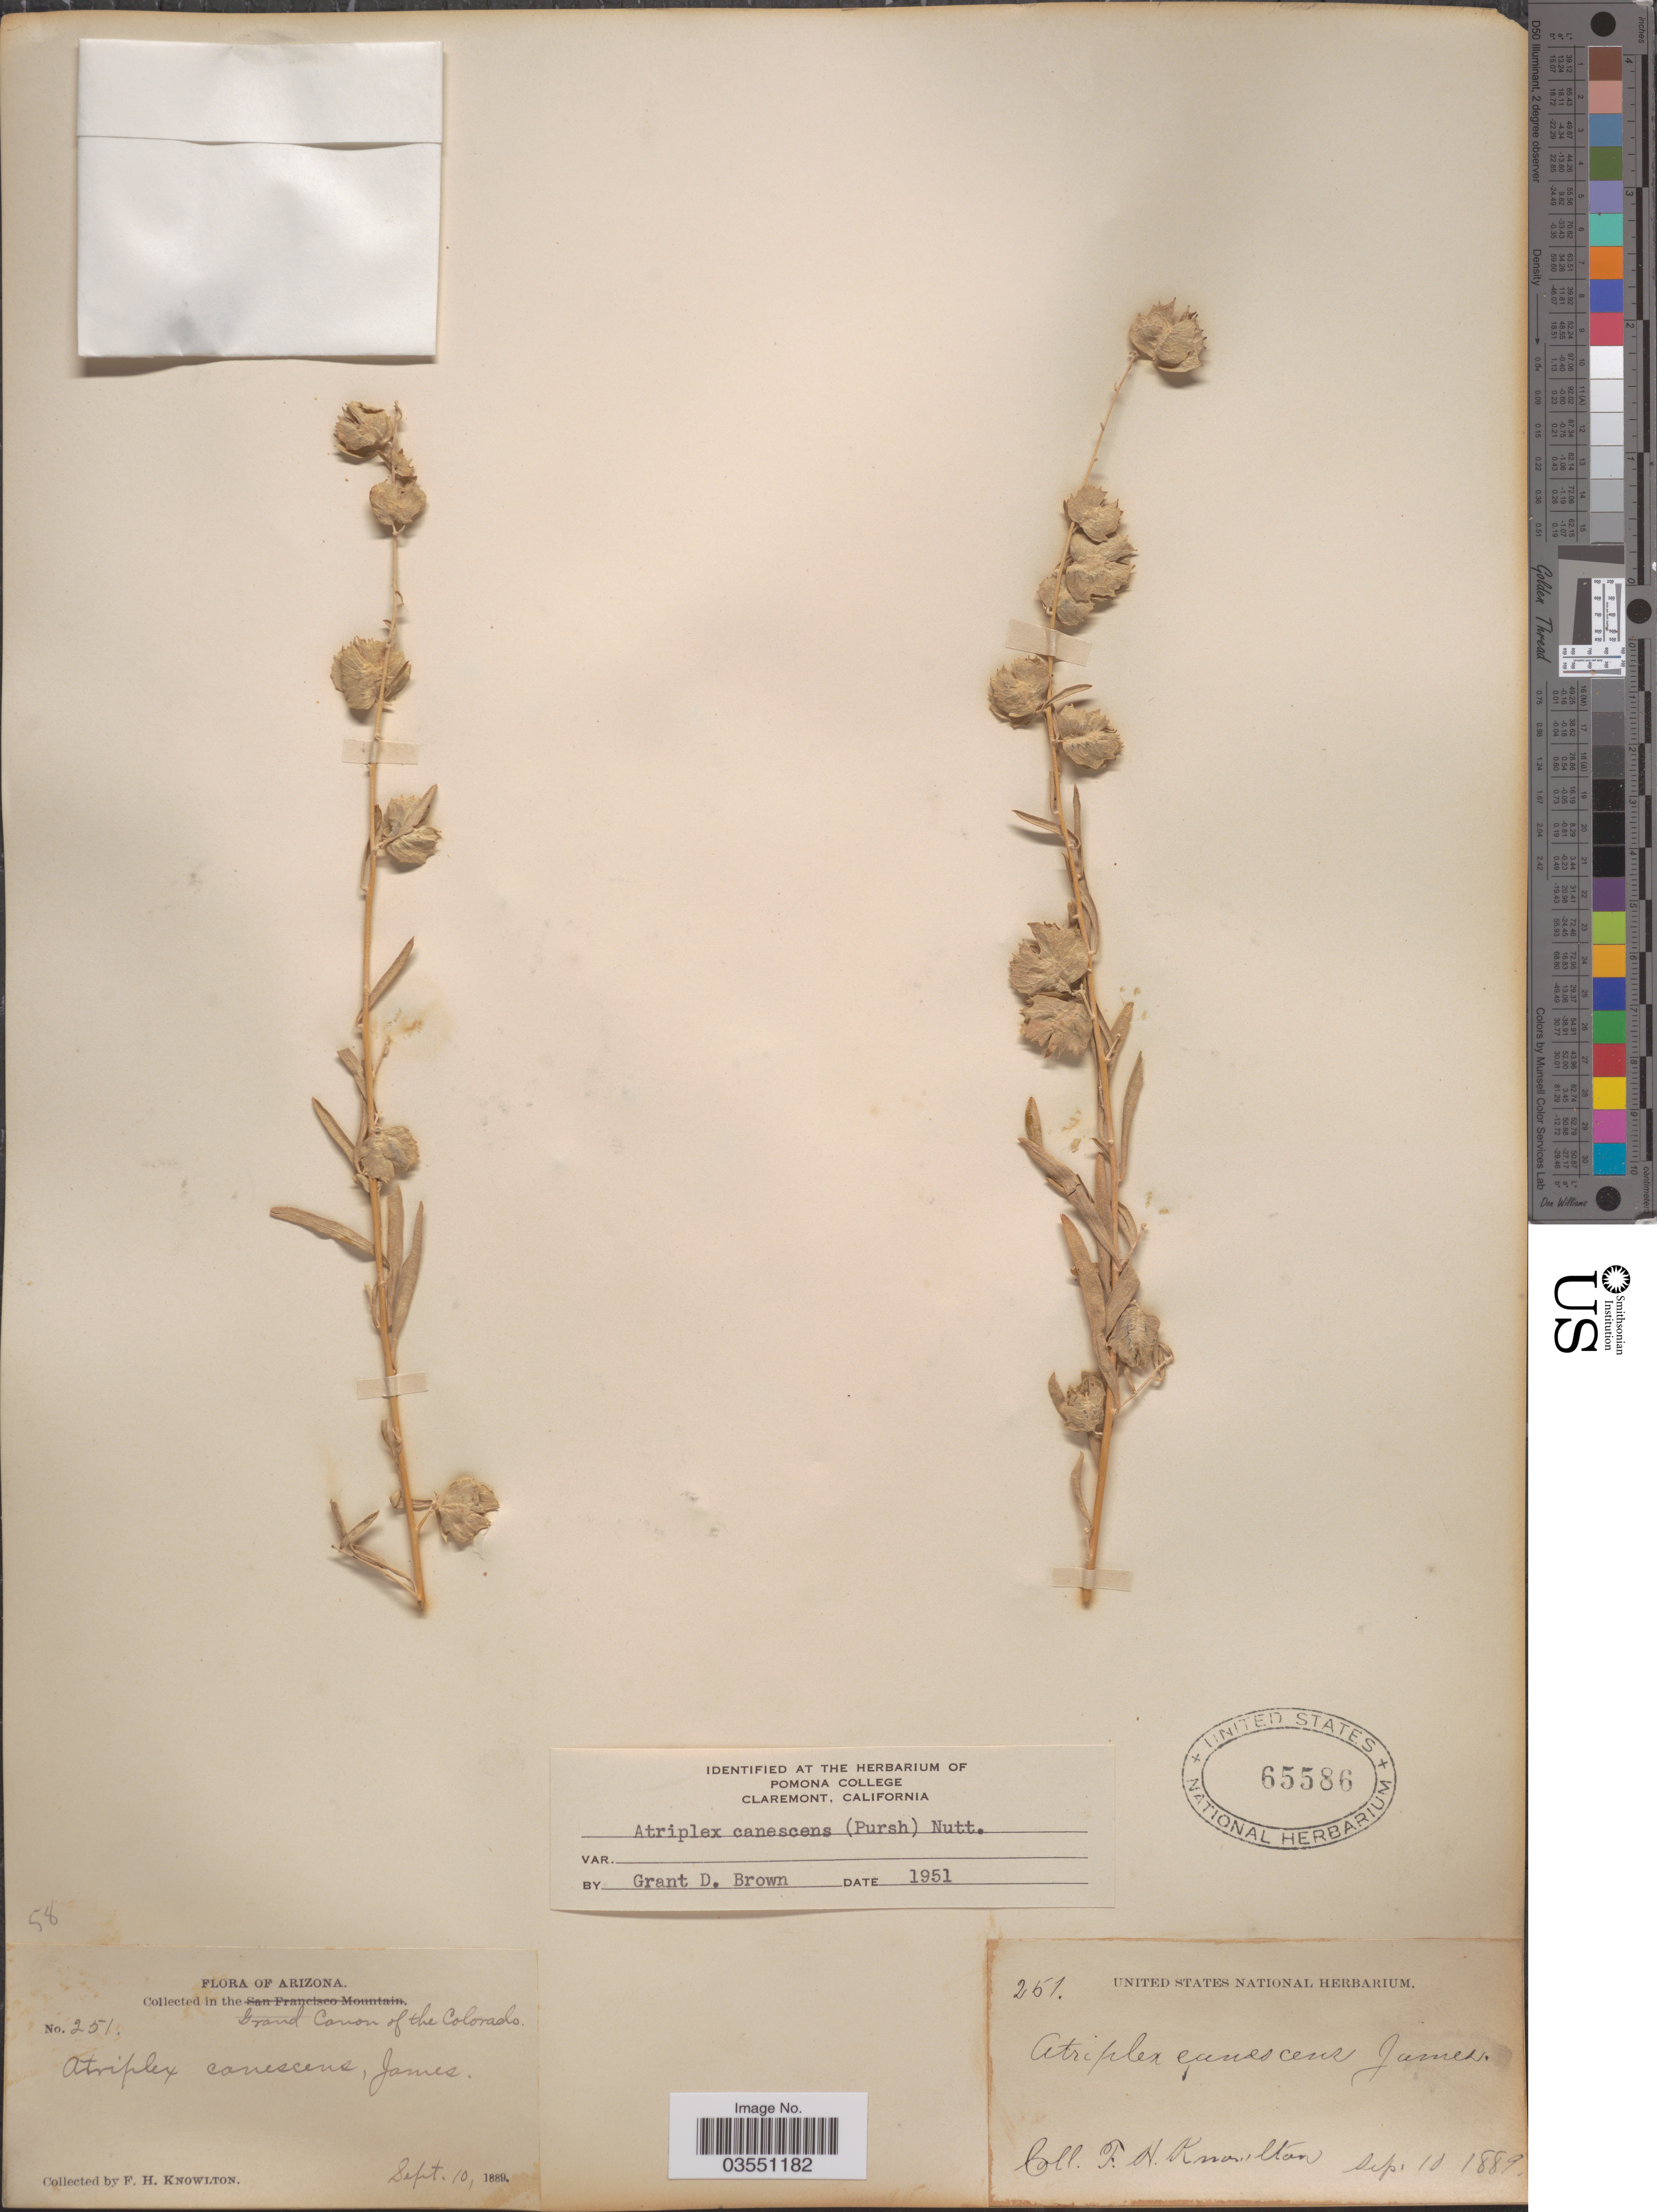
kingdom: Plantae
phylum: Tracheophyta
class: Magnoliopsida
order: Caryophyllales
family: Amaranthaceae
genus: Atriplex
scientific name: Atriplex canescens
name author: (Pursh) Nutt.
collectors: F. H. Knowlton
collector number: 251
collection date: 1889-09-10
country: United States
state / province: Arizona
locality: Grand Canon of the Colorado.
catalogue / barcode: US 65586